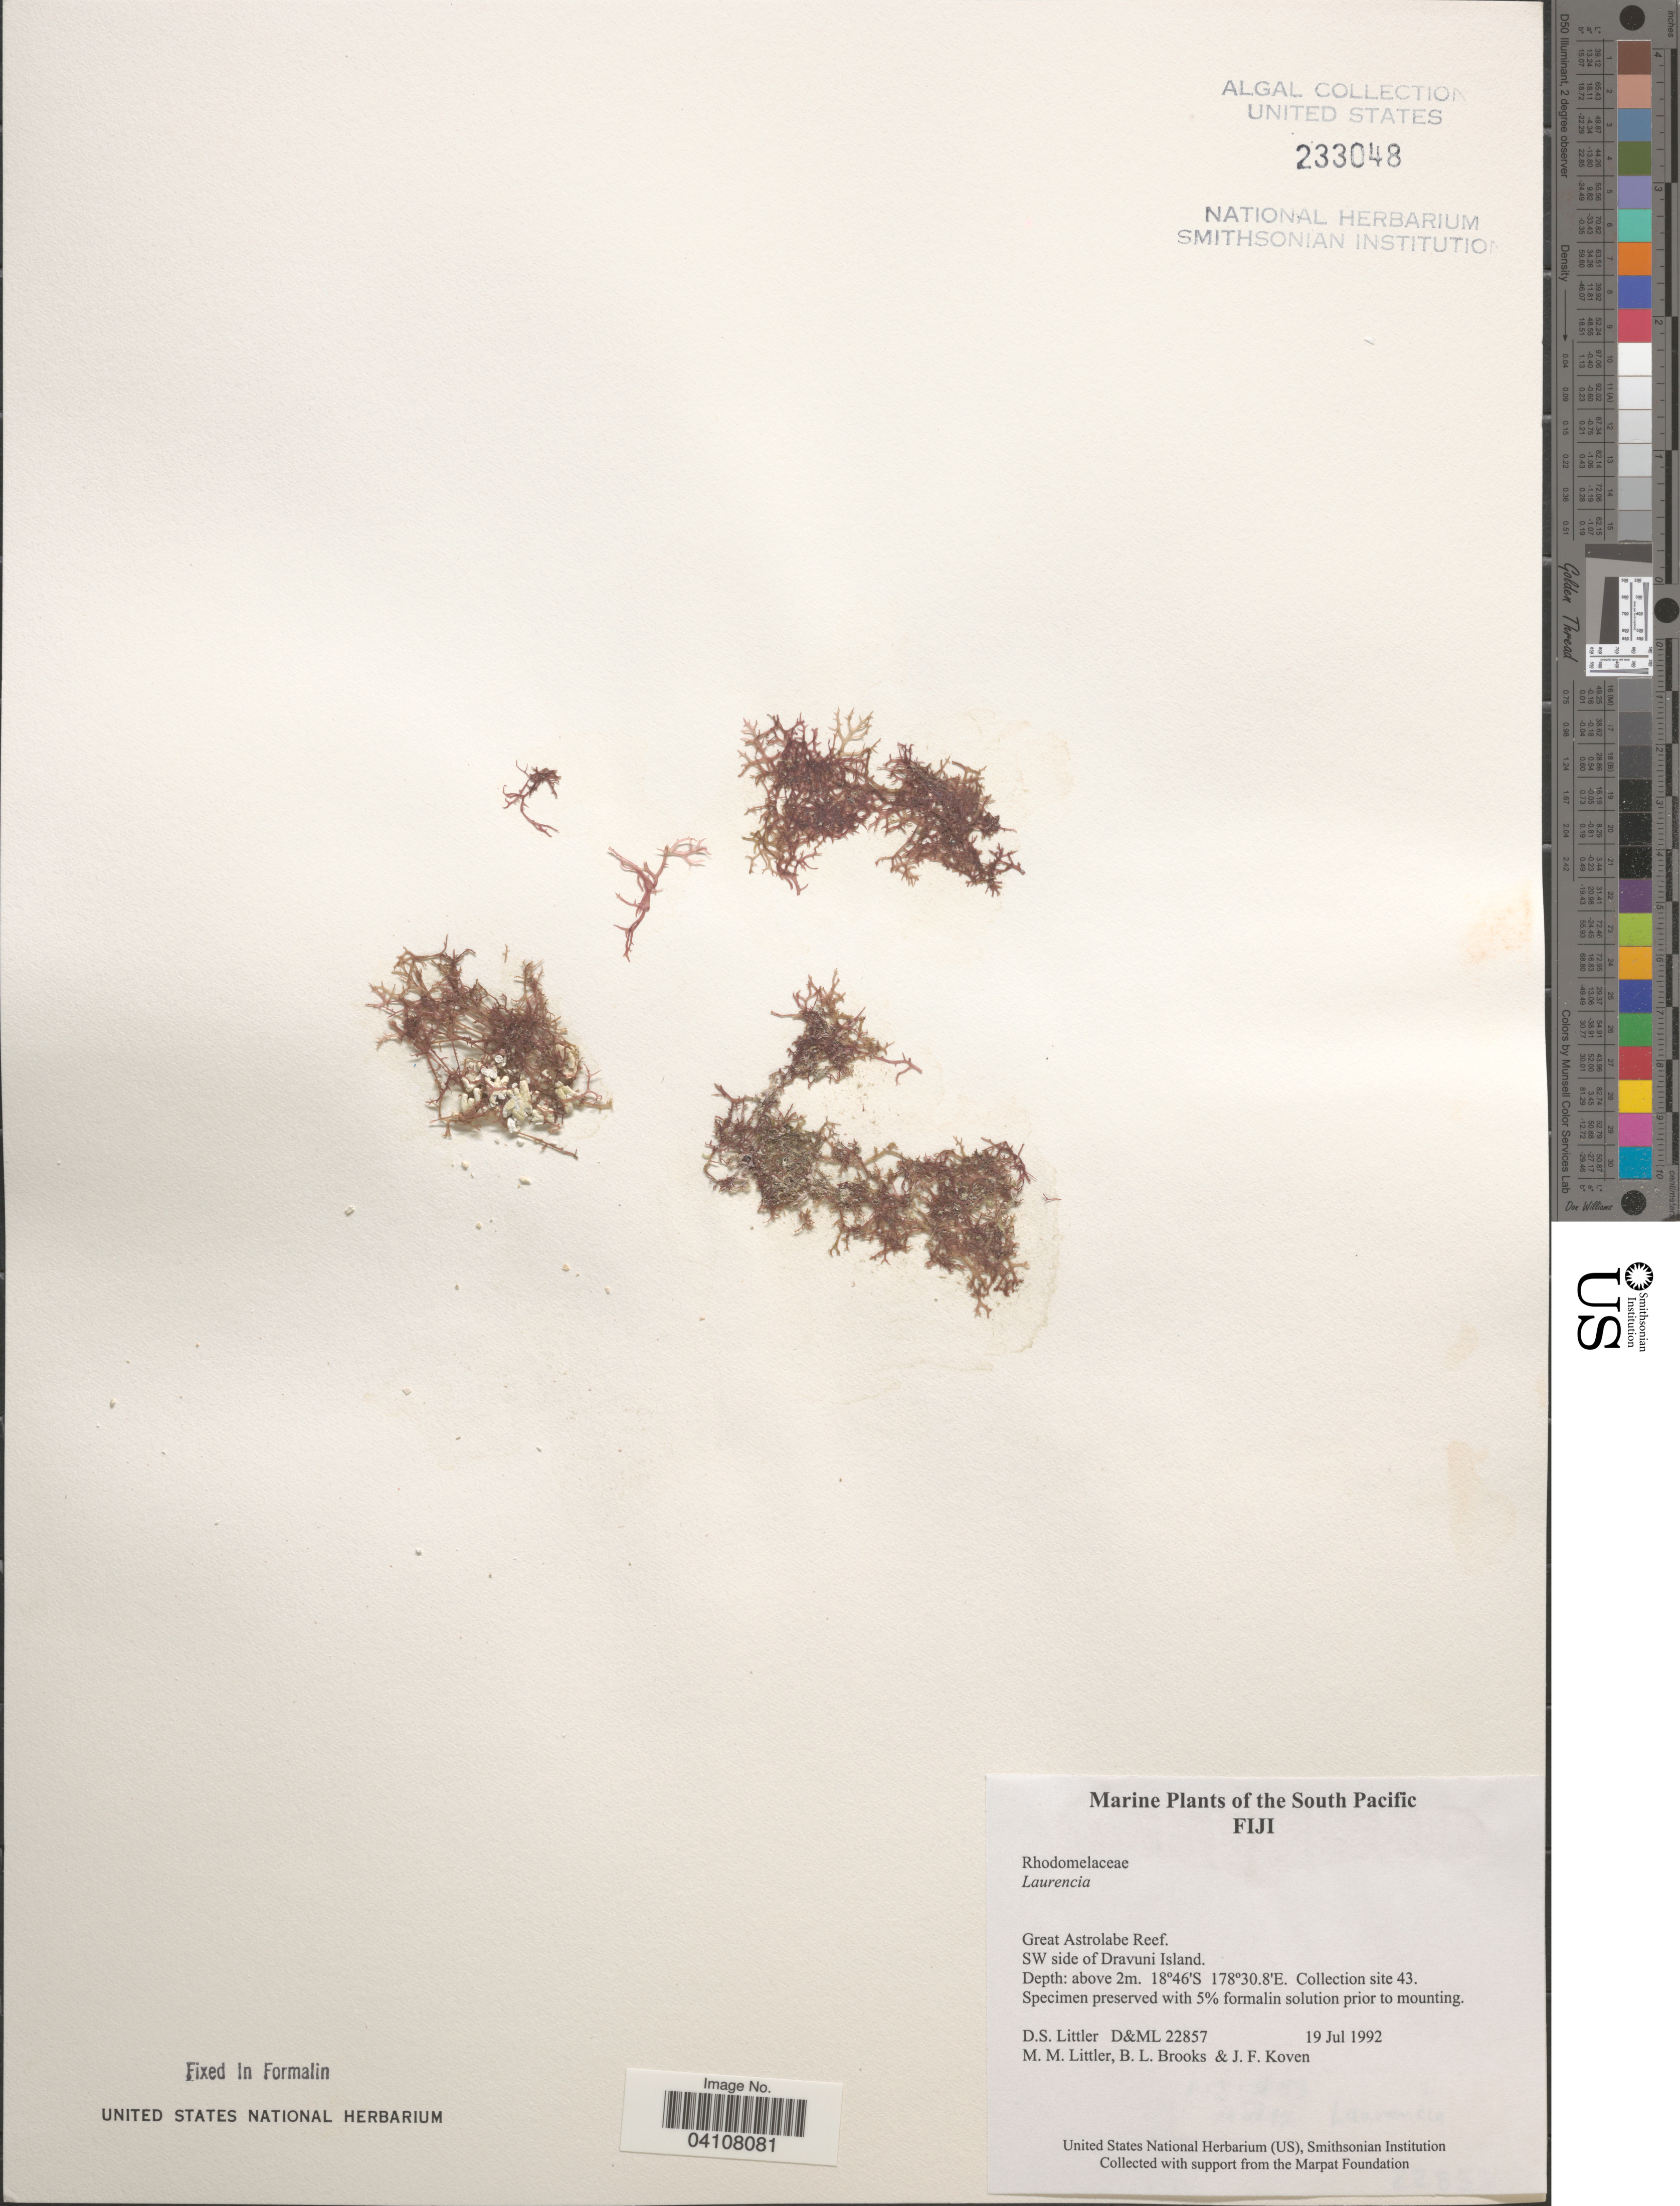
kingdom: Plantae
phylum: Rhodophyta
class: Florideophyceae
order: Ceramiales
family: Rhodomelaceae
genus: Laurencia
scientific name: Laurencia sp.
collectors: D. S. Littler, B. Brooks & J. Koven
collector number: D&ML22857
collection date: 1992-07-19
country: Fiji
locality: The South Pacific. Great Astrolabe Reef. SW side of Dravuni Island. Collection site 43.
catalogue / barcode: US 233048